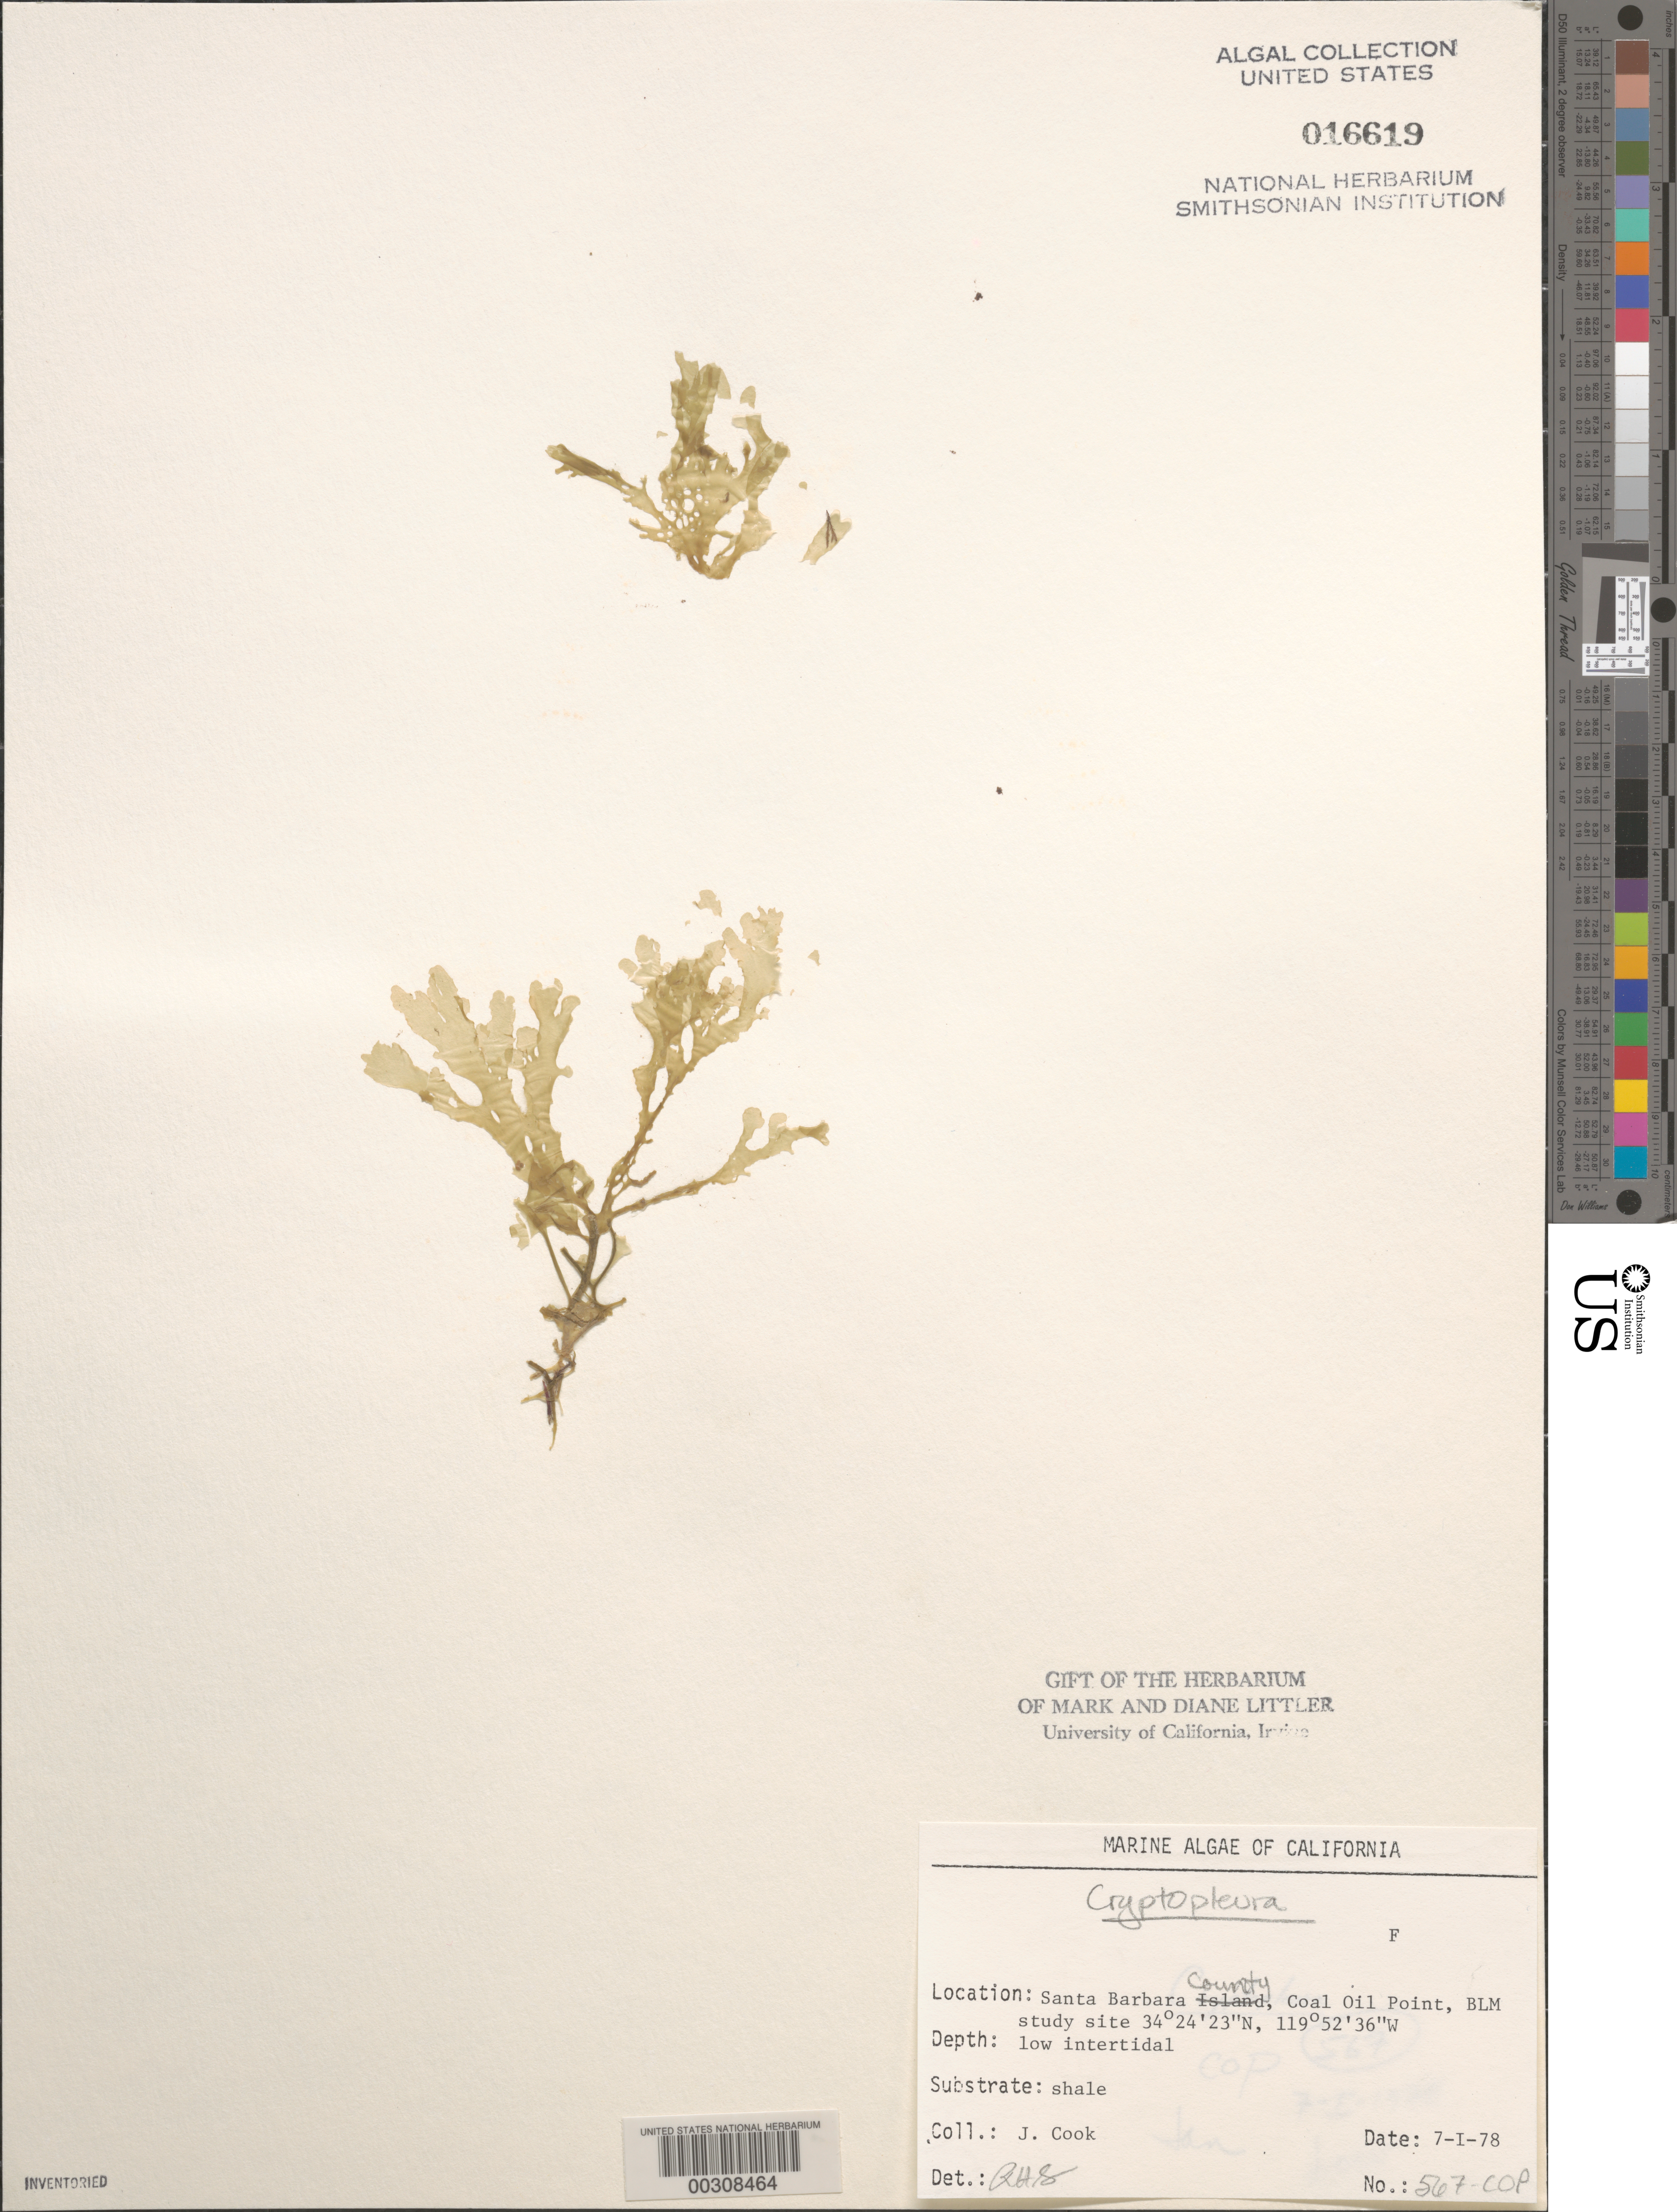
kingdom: Plantae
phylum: Rhodophyta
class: Florideophyceae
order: Ceramiales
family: Delesseriaceae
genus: Cryptopleura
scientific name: Cryptopleura sp.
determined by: Sims, Robert H.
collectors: J. Cook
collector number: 567-cop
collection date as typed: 07 Jan 1978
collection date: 1978-01-07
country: United States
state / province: California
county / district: Santa Barbara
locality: Coal Oil Point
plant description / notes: BLM-SOCALBIGHT Rocky Intertidal Survey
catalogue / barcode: US 16619